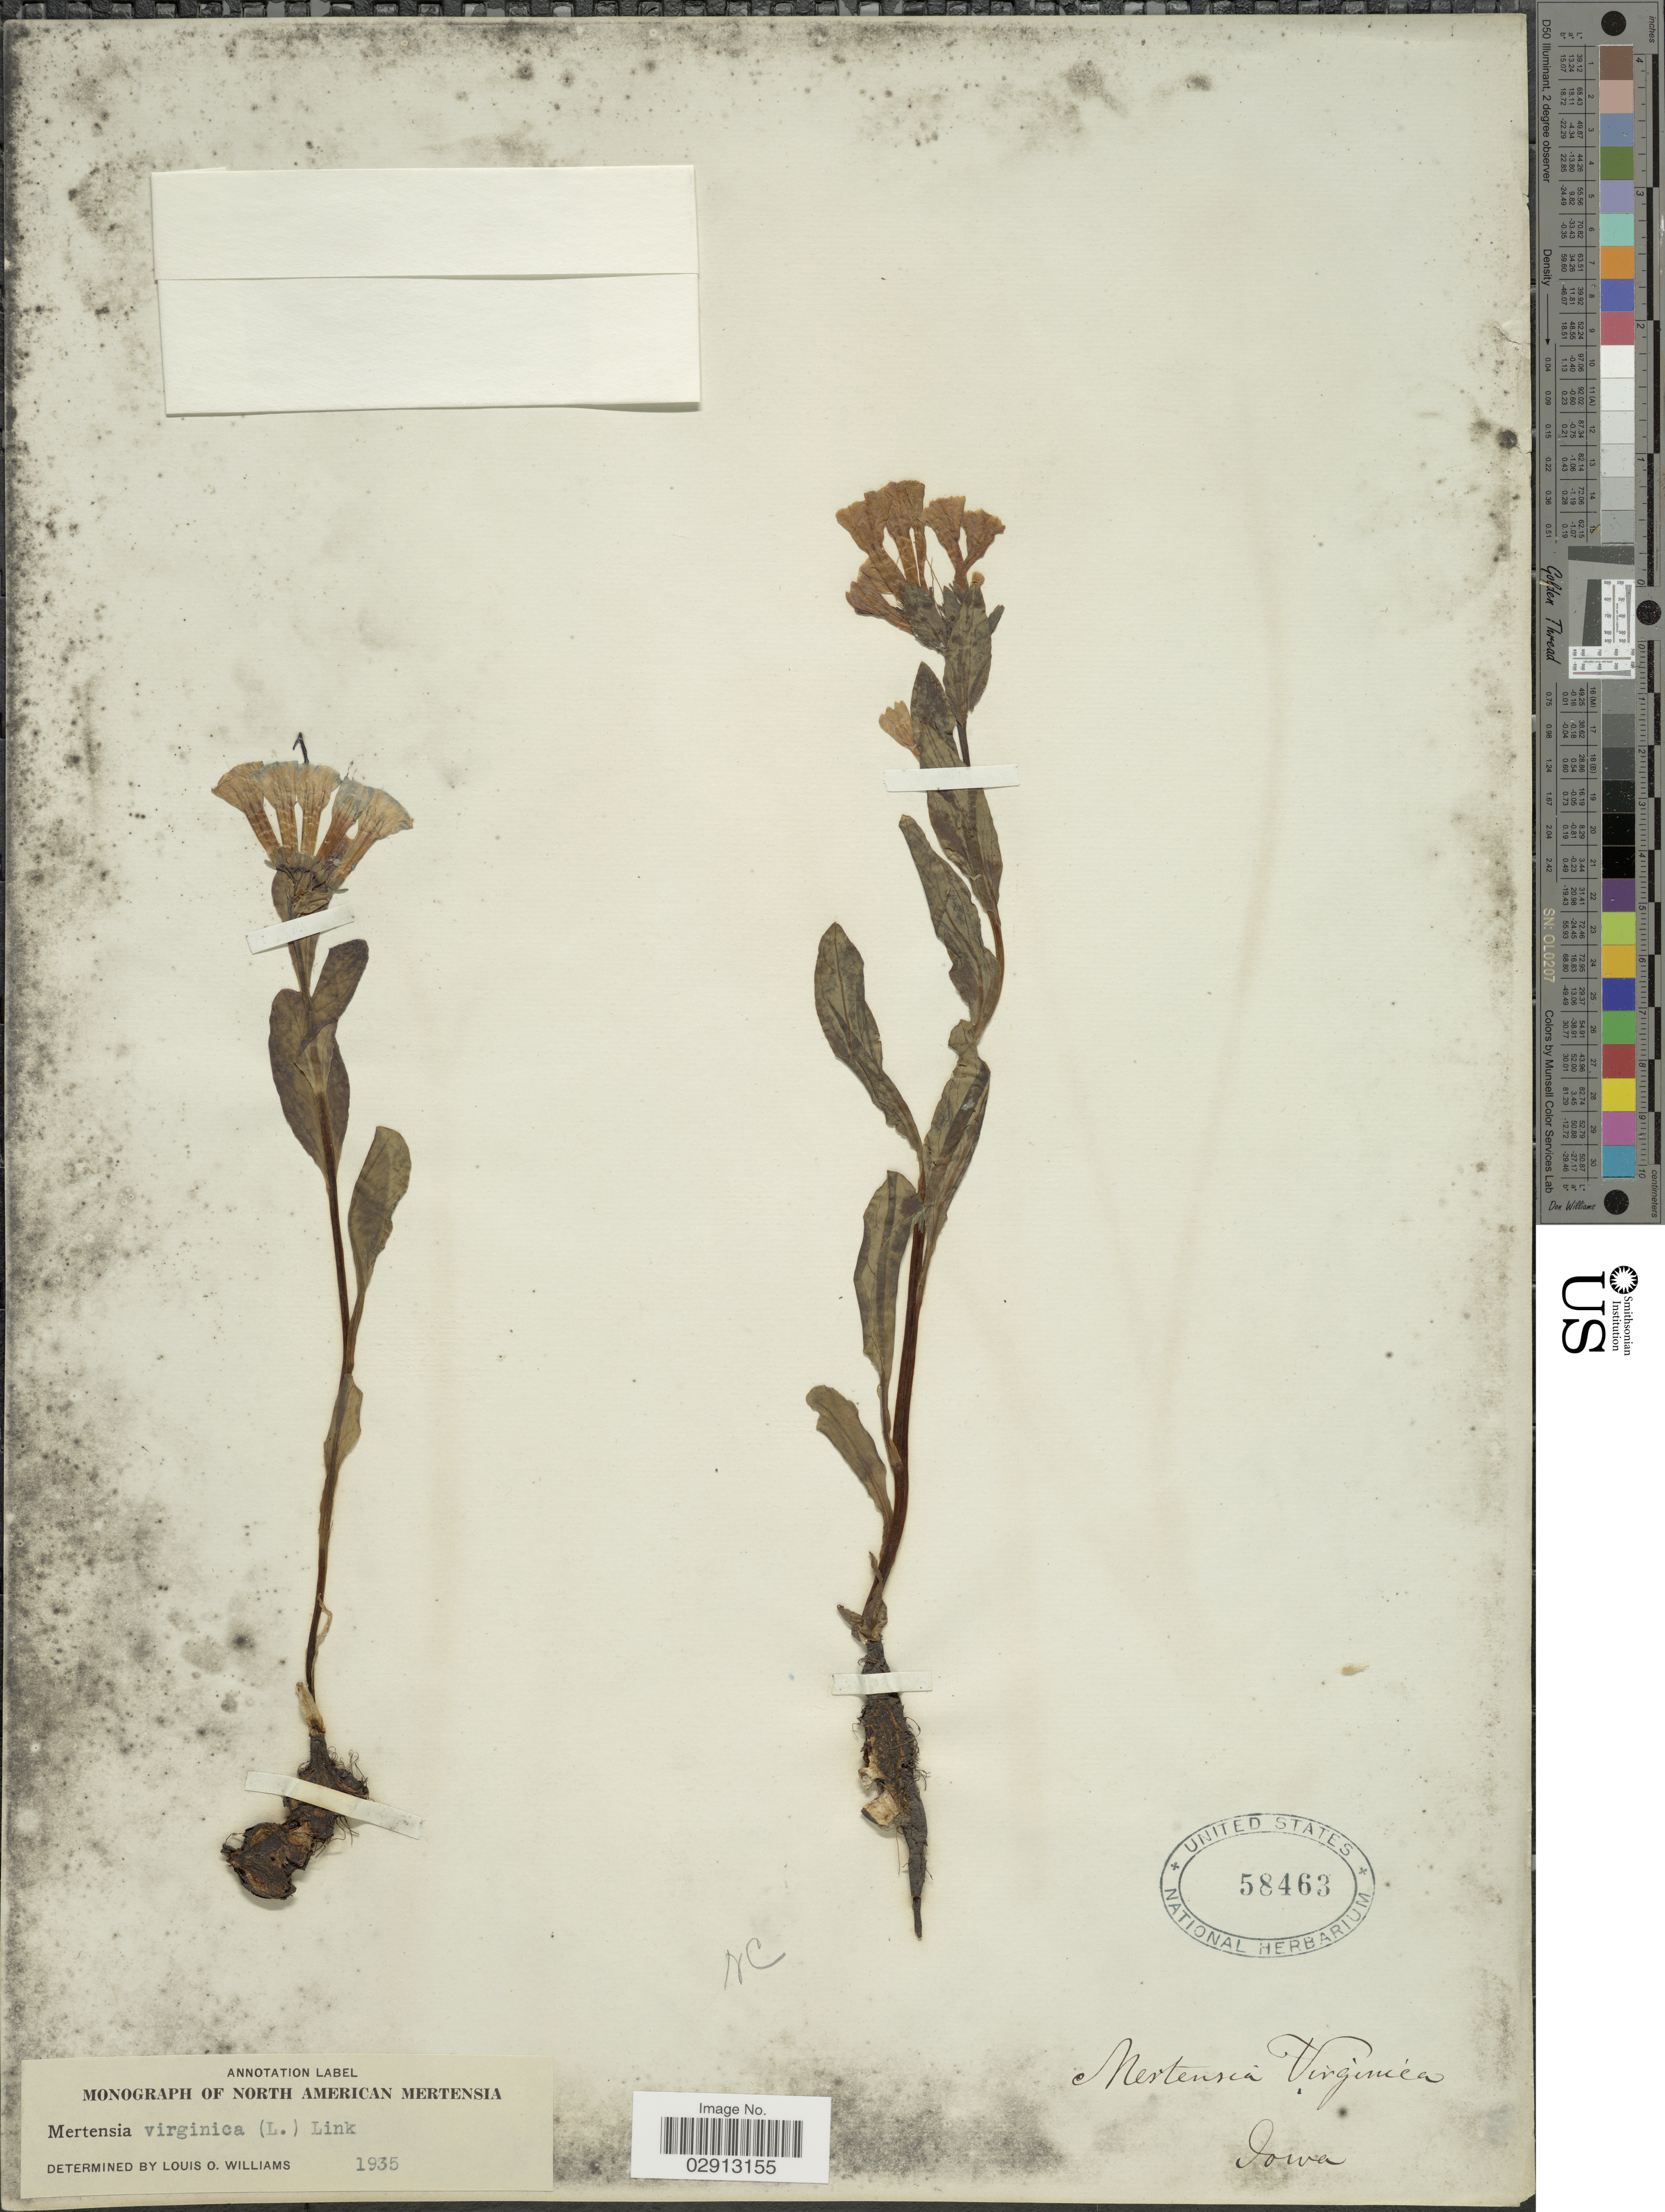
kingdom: Plantae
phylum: Tracheophyta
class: Magnoliopsida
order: Boraginales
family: Boraginaceae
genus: Mertensia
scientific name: Mertensia virginica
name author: (L.) Pers. ex Link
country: United States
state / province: Iowa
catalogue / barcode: US 58463